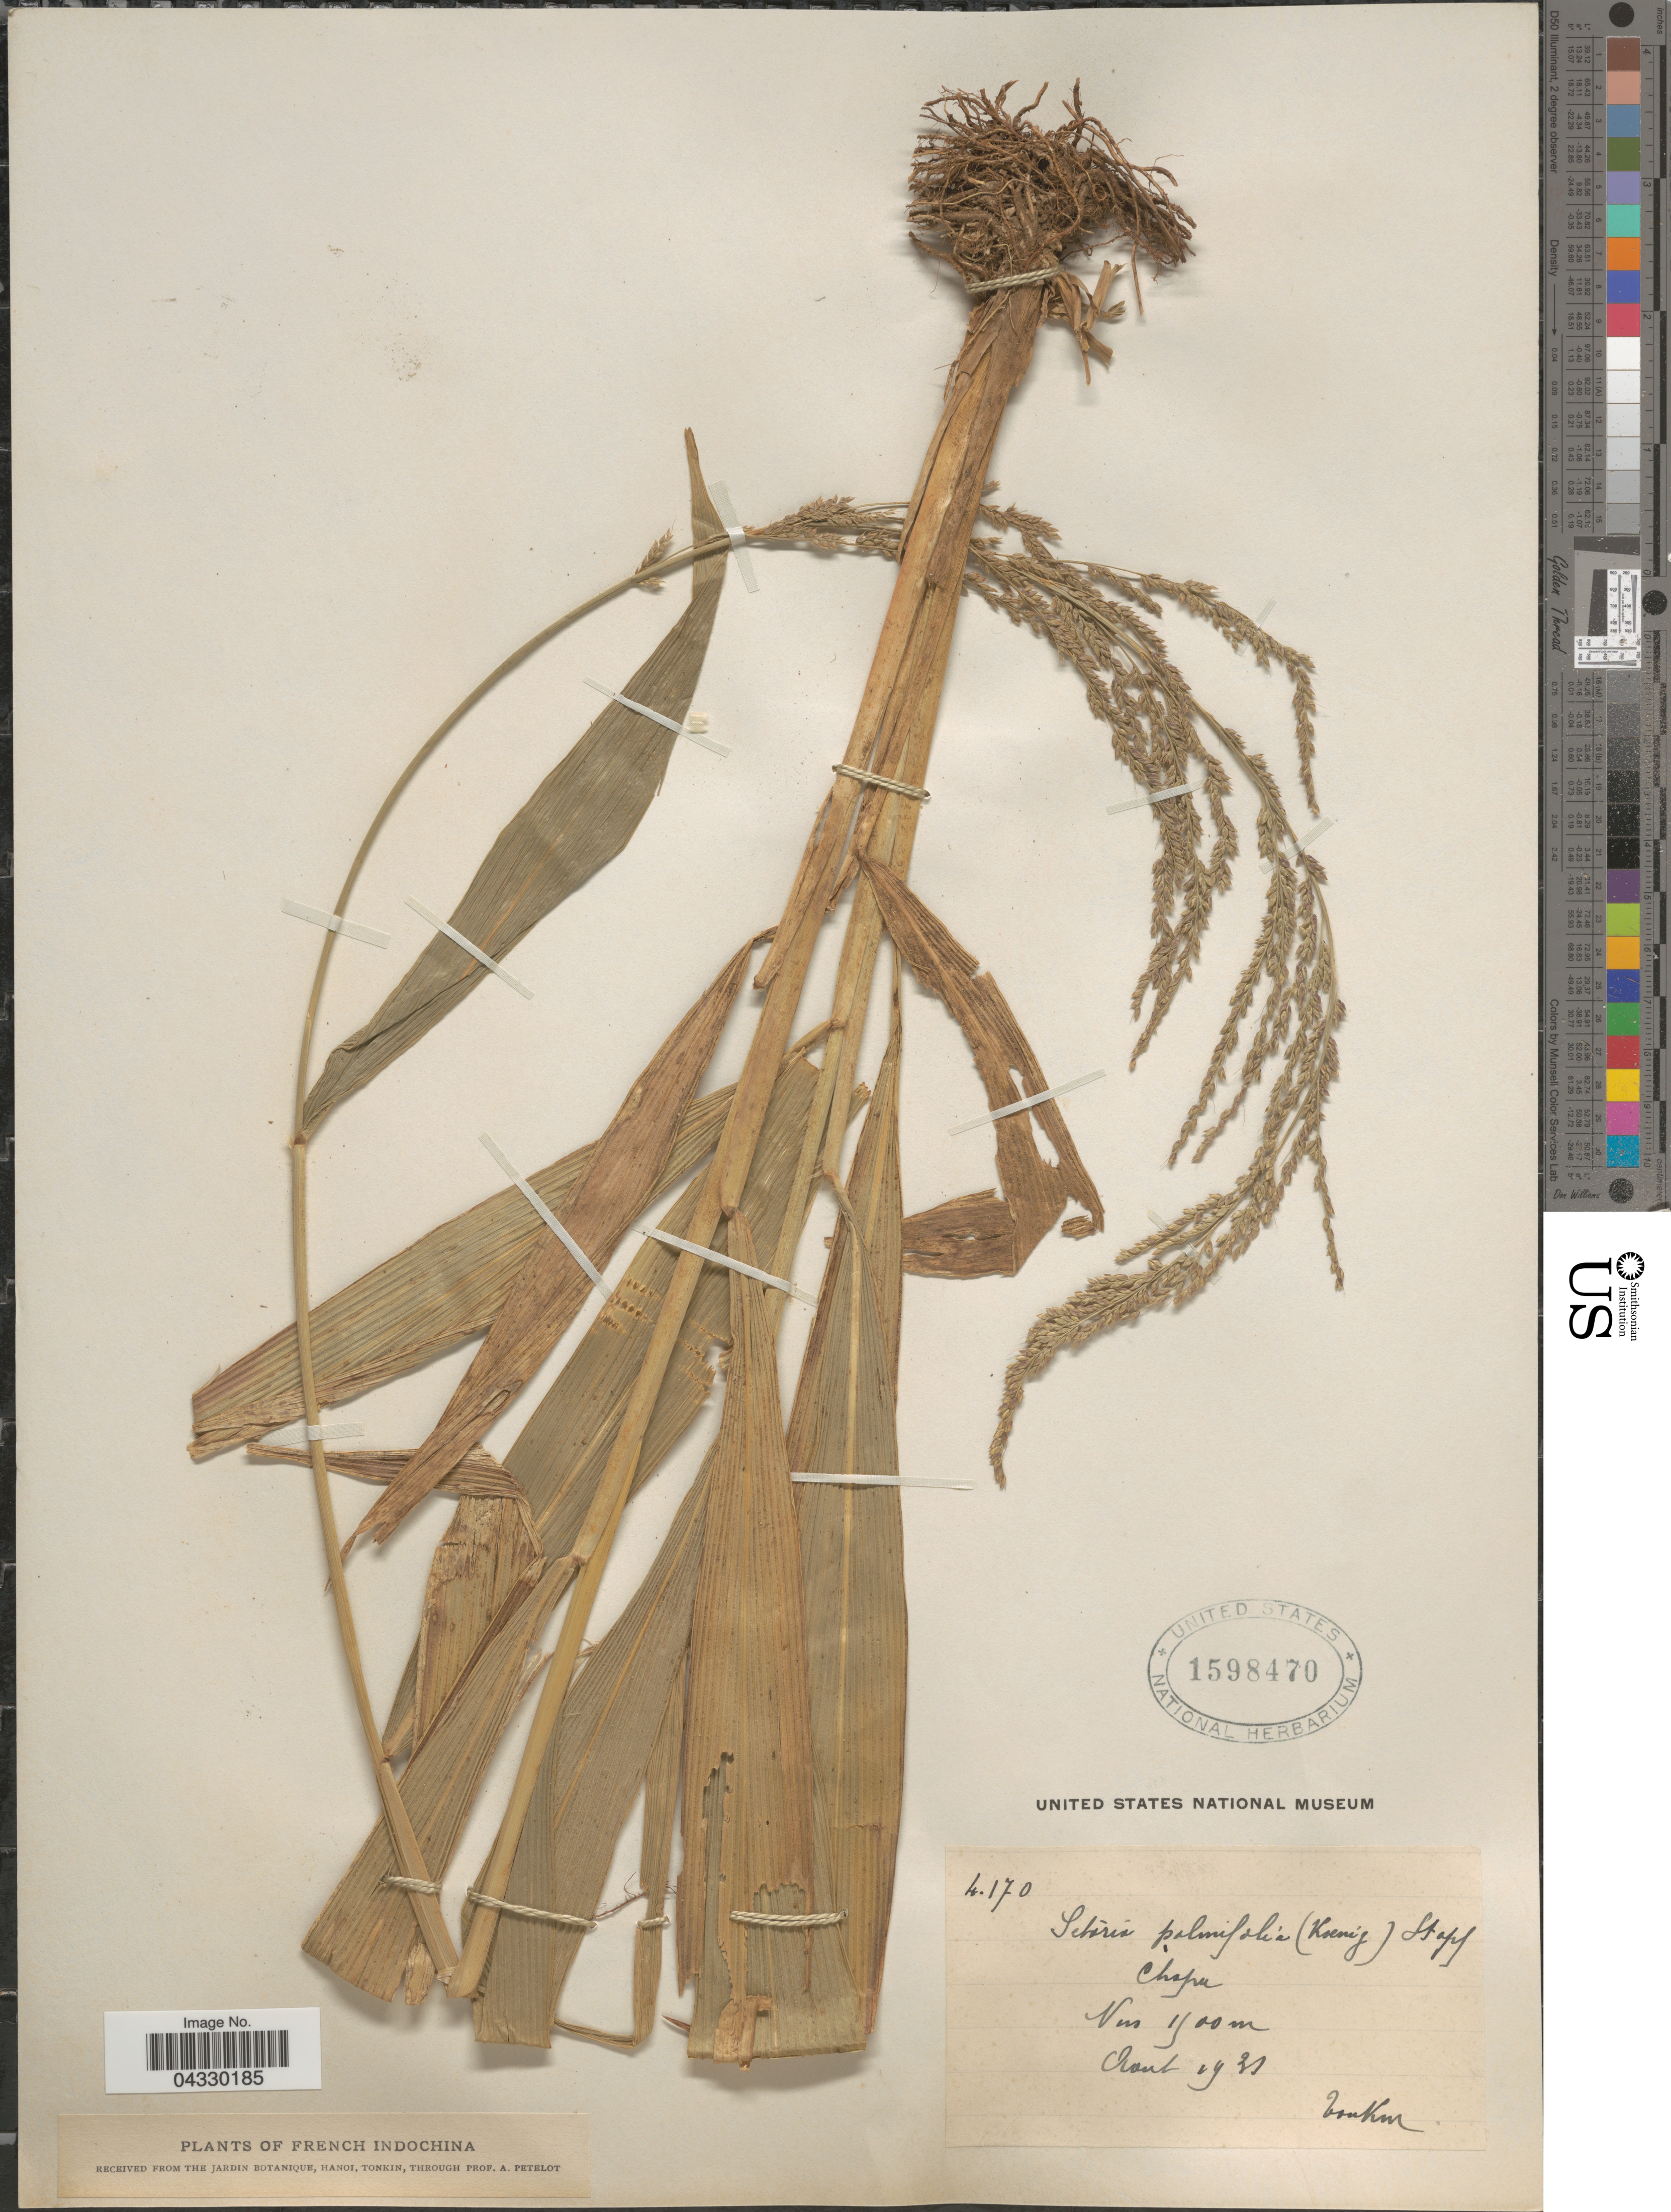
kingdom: Plantae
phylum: Tracheophyta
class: Liliopsida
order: Poales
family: Poaceae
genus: Setaria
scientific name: Setaria palmifolia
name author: (J. Koenig) Stapf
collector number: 4170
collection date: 1931-08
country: Vietnam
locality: Chapa. Tonkin. French Indochina.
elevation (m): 1500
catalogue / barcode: US 1598470